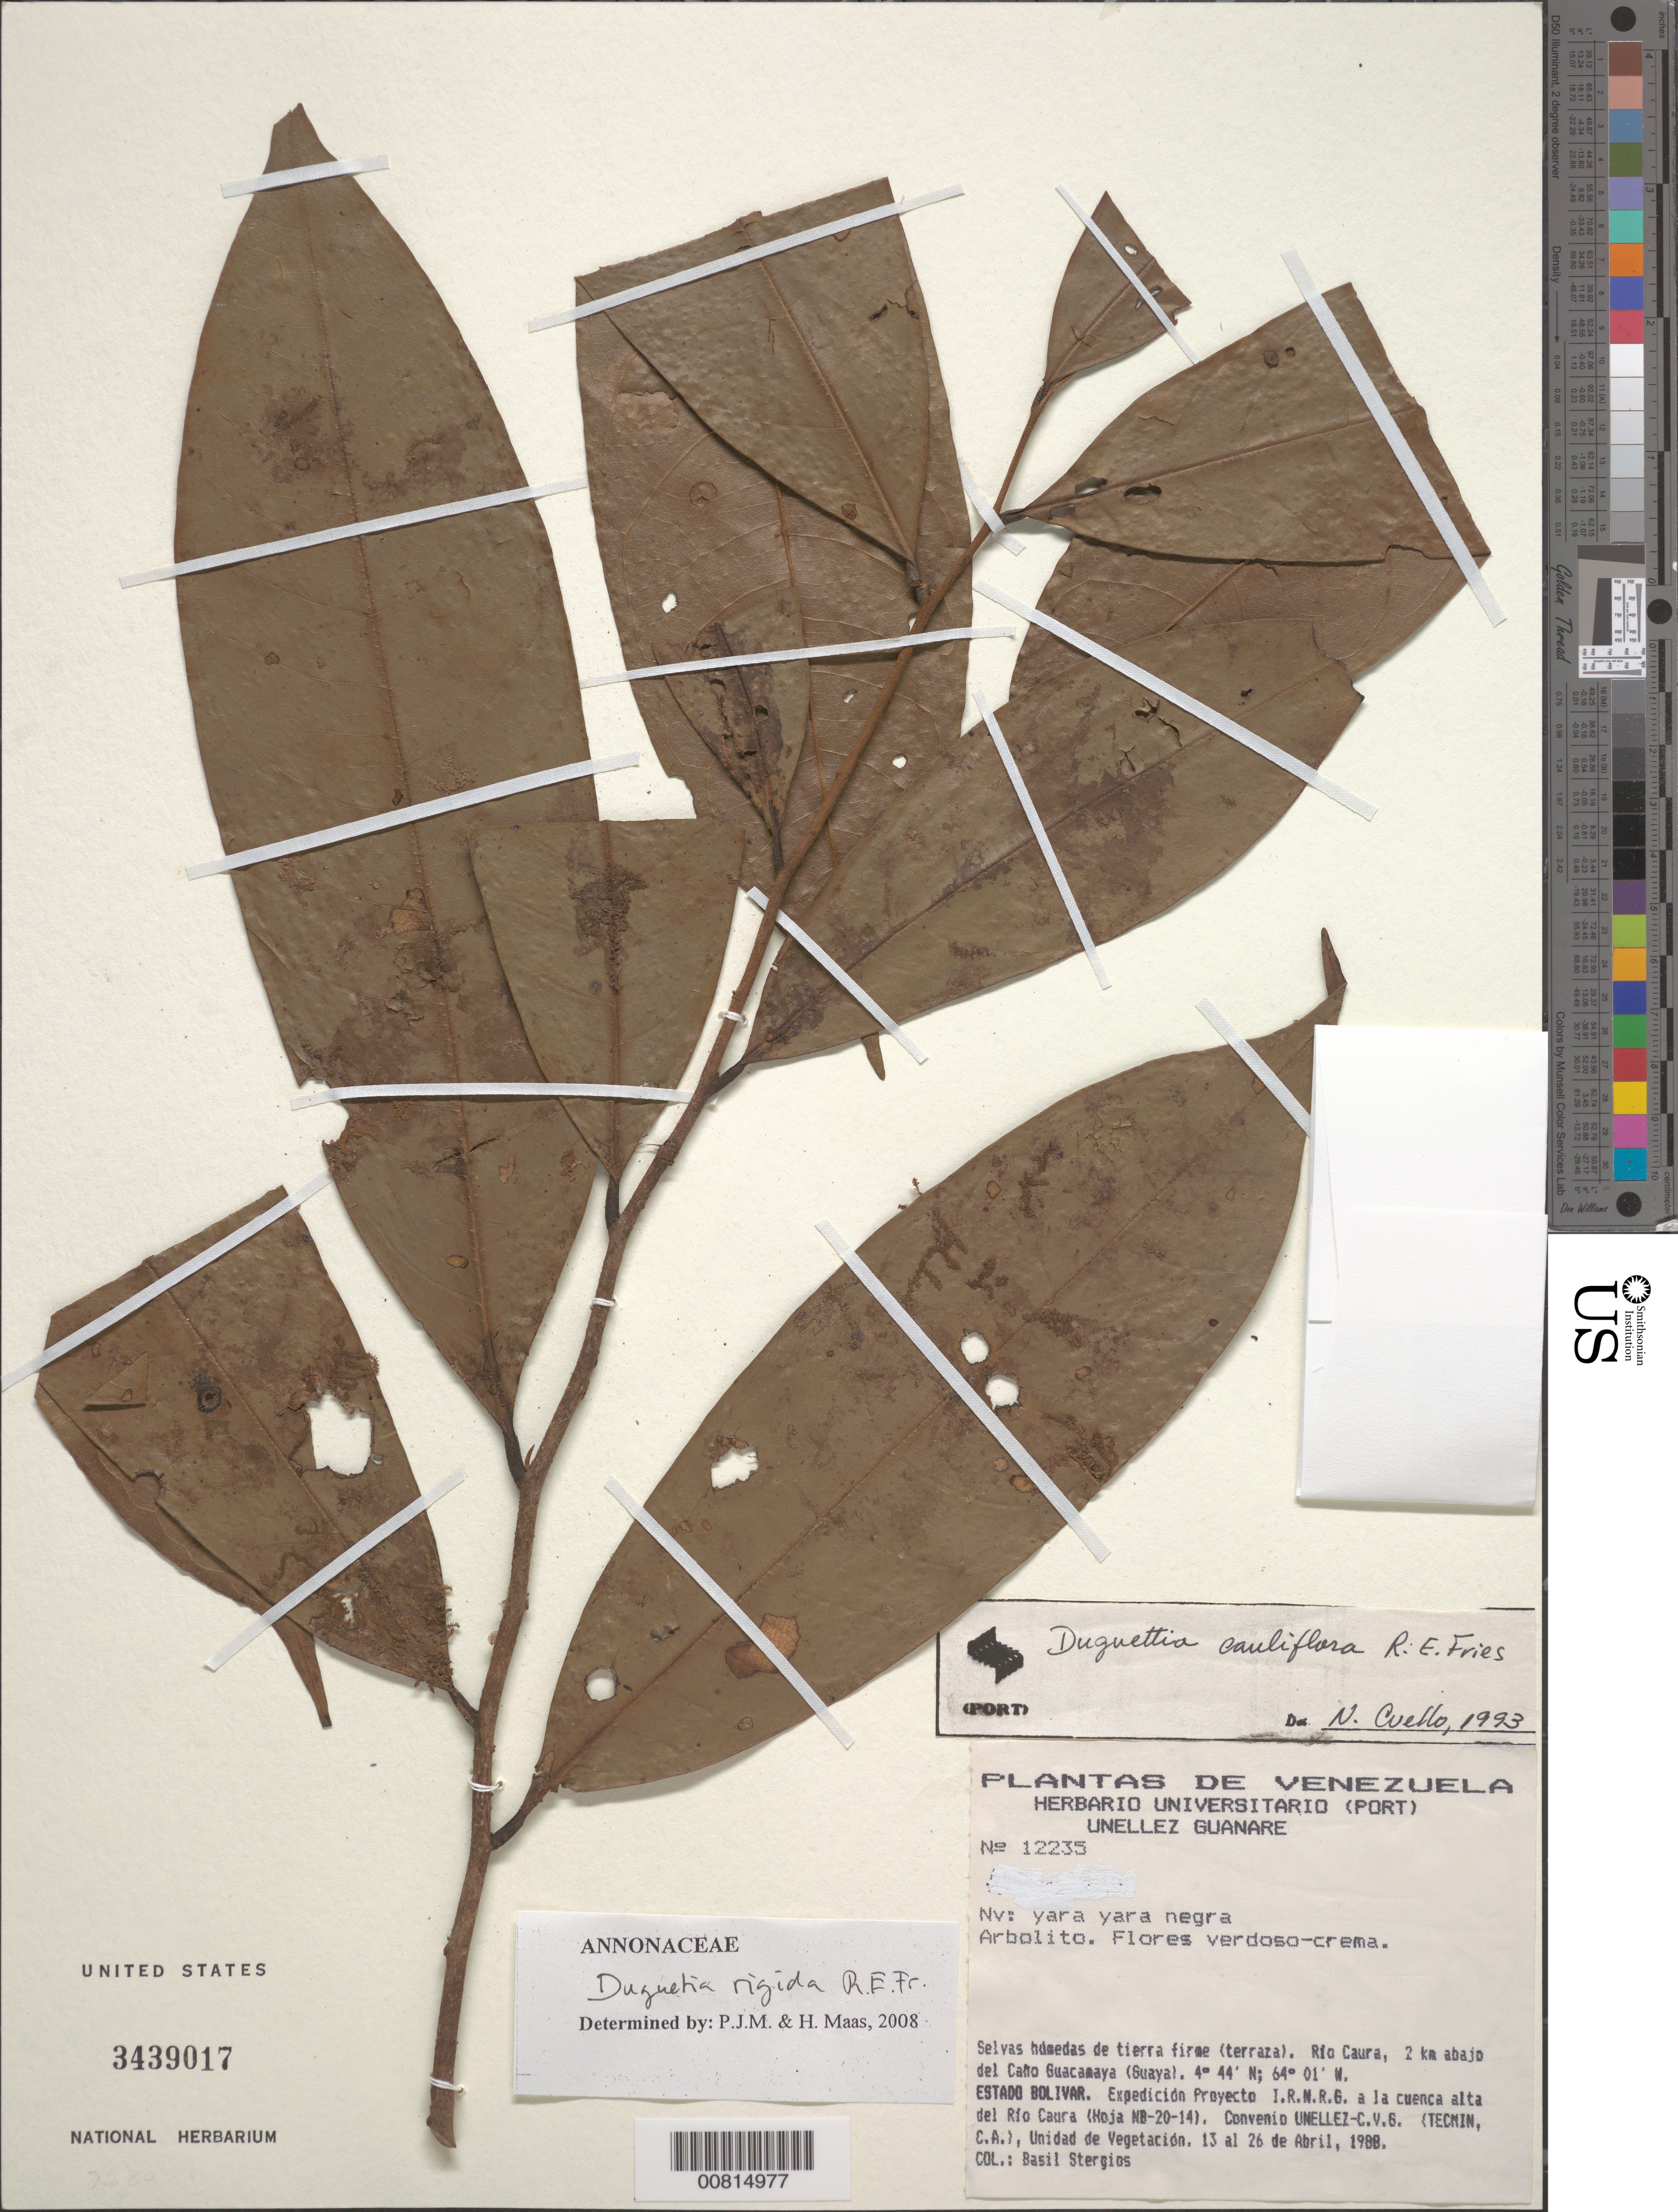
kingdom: Plantae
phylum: Tracheophyta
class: Magnoliopsida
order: Magnoliales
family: Annonaceae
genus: Duguetia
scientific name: Duguetia rigida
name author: R.E. Fr.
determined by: Maas, Paul J.; Maas, H.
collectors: B. G. Stergios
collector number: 12235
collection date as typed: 13-Apr-88 to 26-Apr-88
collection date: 1988-04-13/1988-04-26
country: Venezuela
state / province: Bolívar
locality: Río Caura, 2 km del Caño Guacamaya (Guaya)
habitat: Selvas húmedas de tierra firme (terraza)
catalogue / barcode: US 3439017